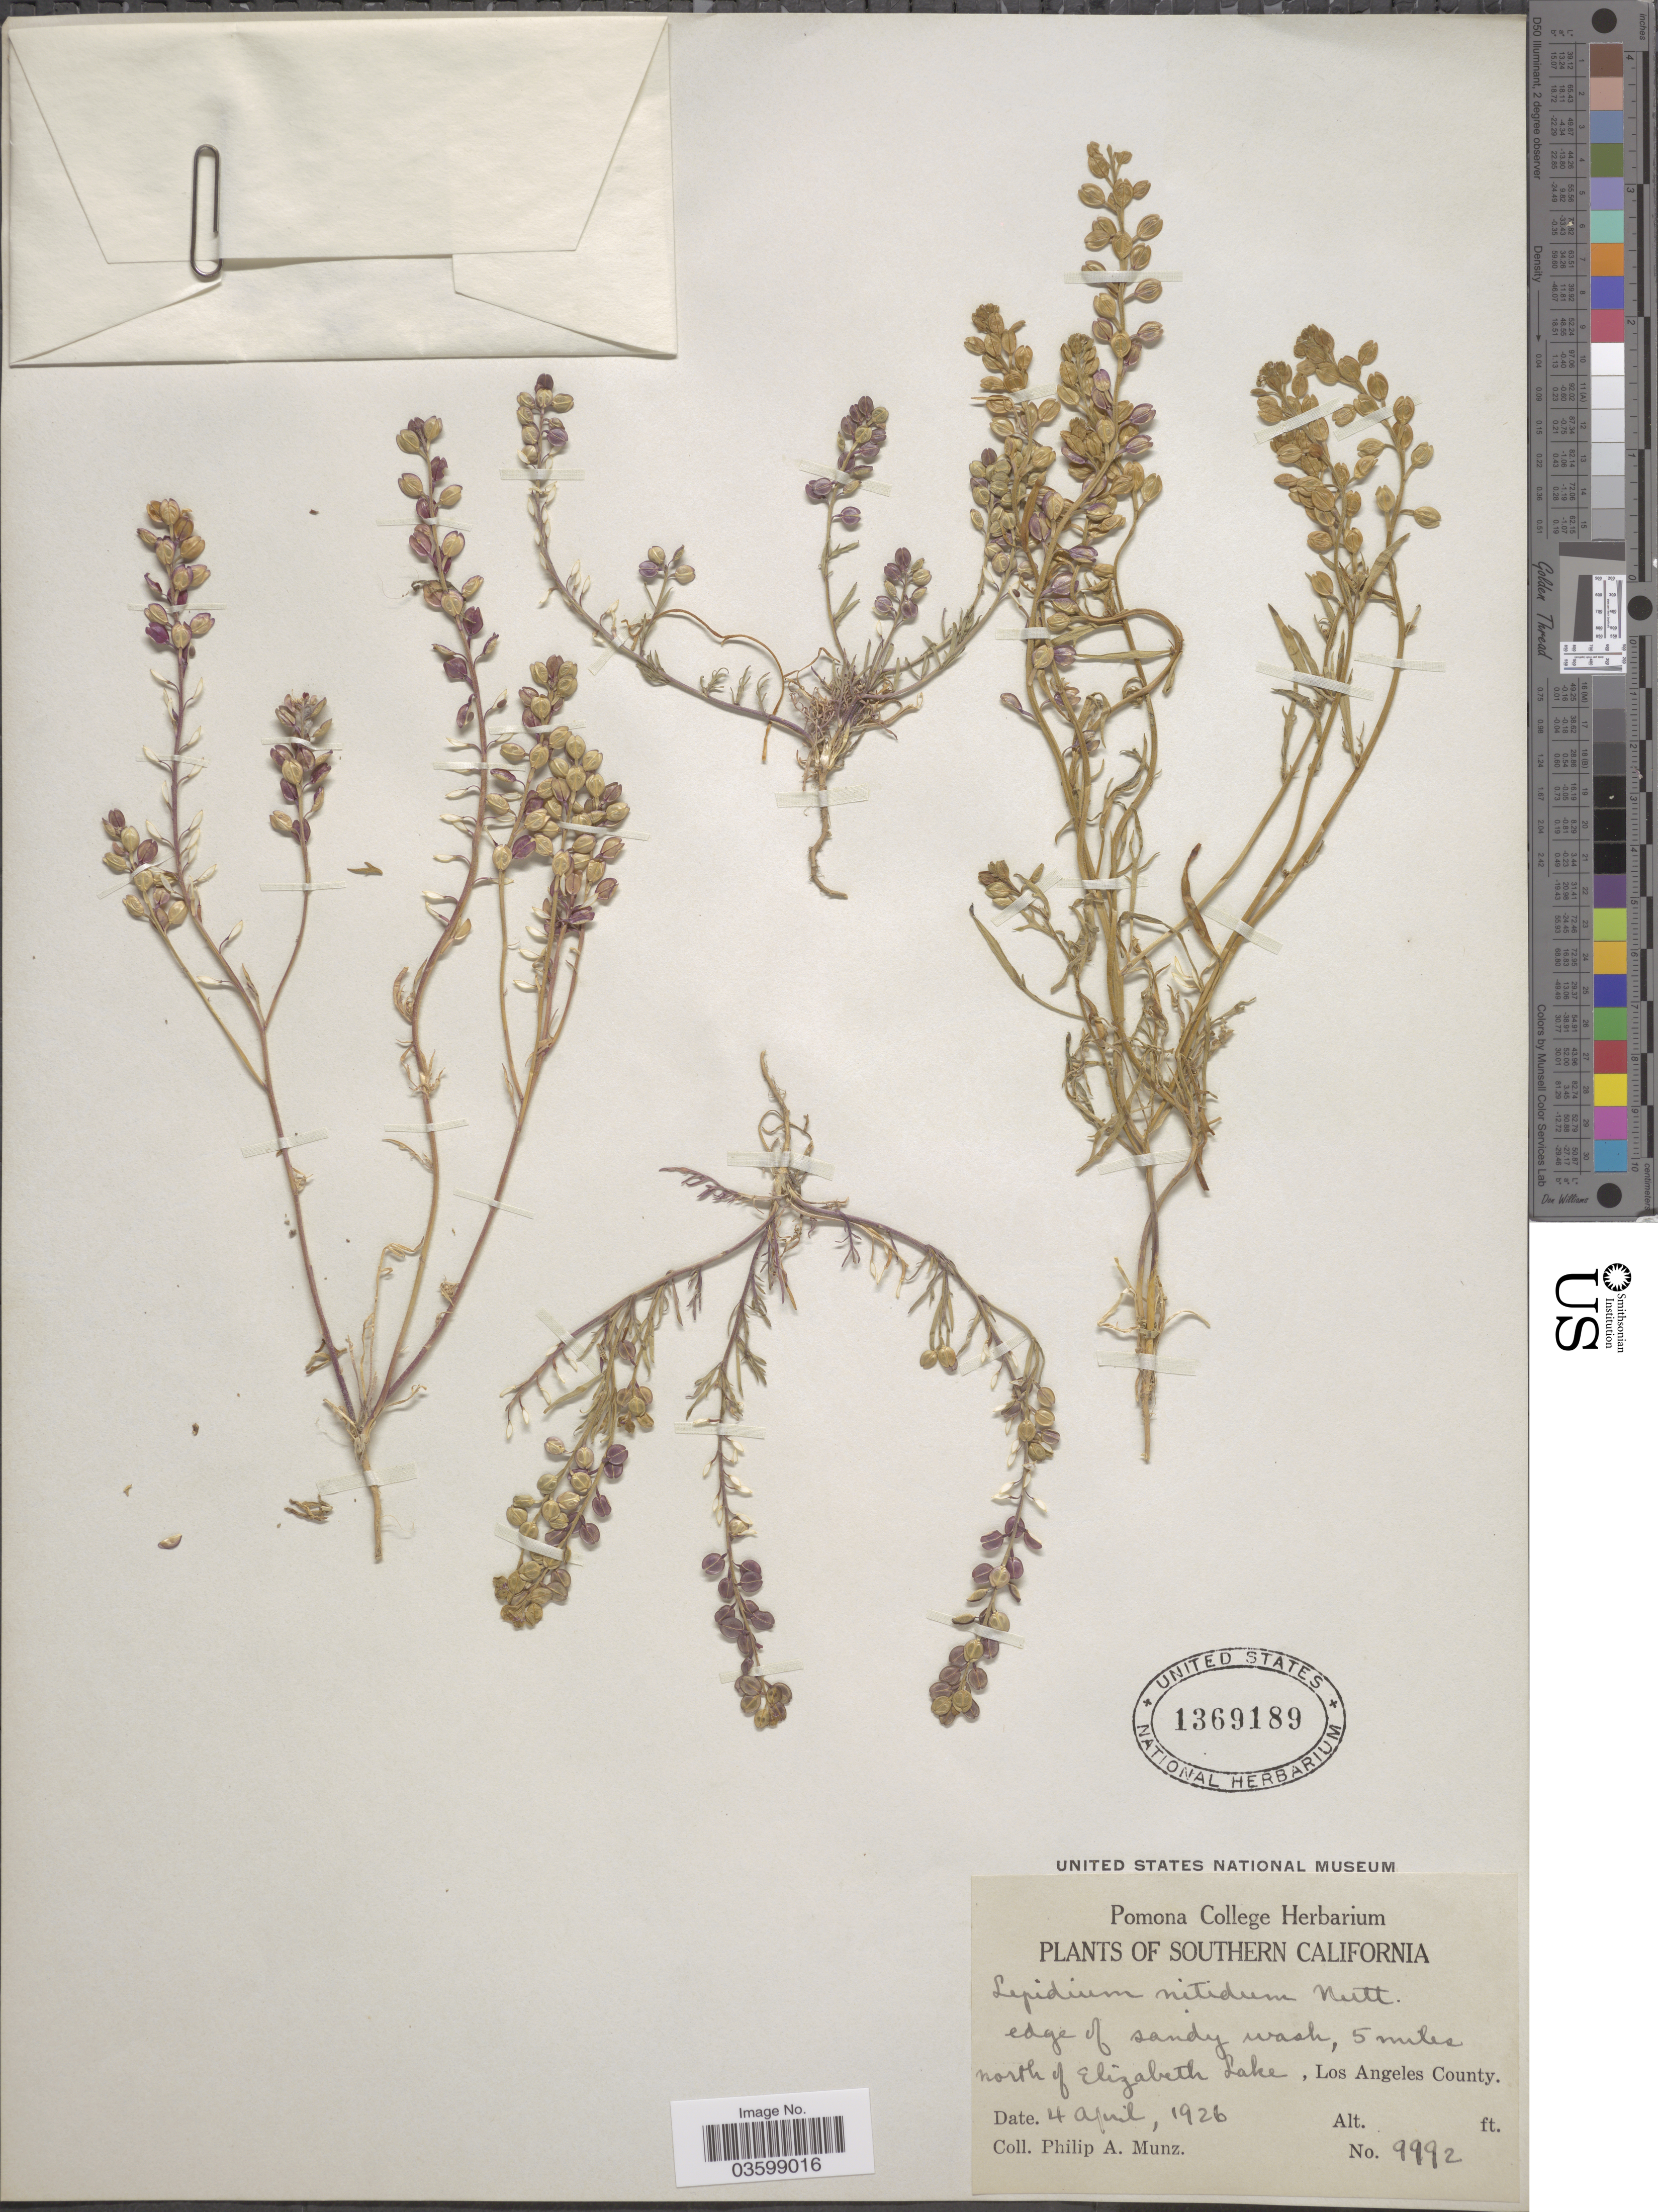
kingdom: Plantae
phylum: Tracheophyta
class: Magnoliopsida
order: Brassicales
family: Brassicaceae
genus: Lepidium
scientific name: Lepidium nitidum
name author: Nutt.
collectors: P. A. Munz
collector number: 9992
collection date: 1926-04-04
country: United States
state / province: California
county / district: Los Angeles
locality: Southern California. 5 miles north of Elizabeth Lake, Los Angeles County.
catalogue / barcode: US 1369189